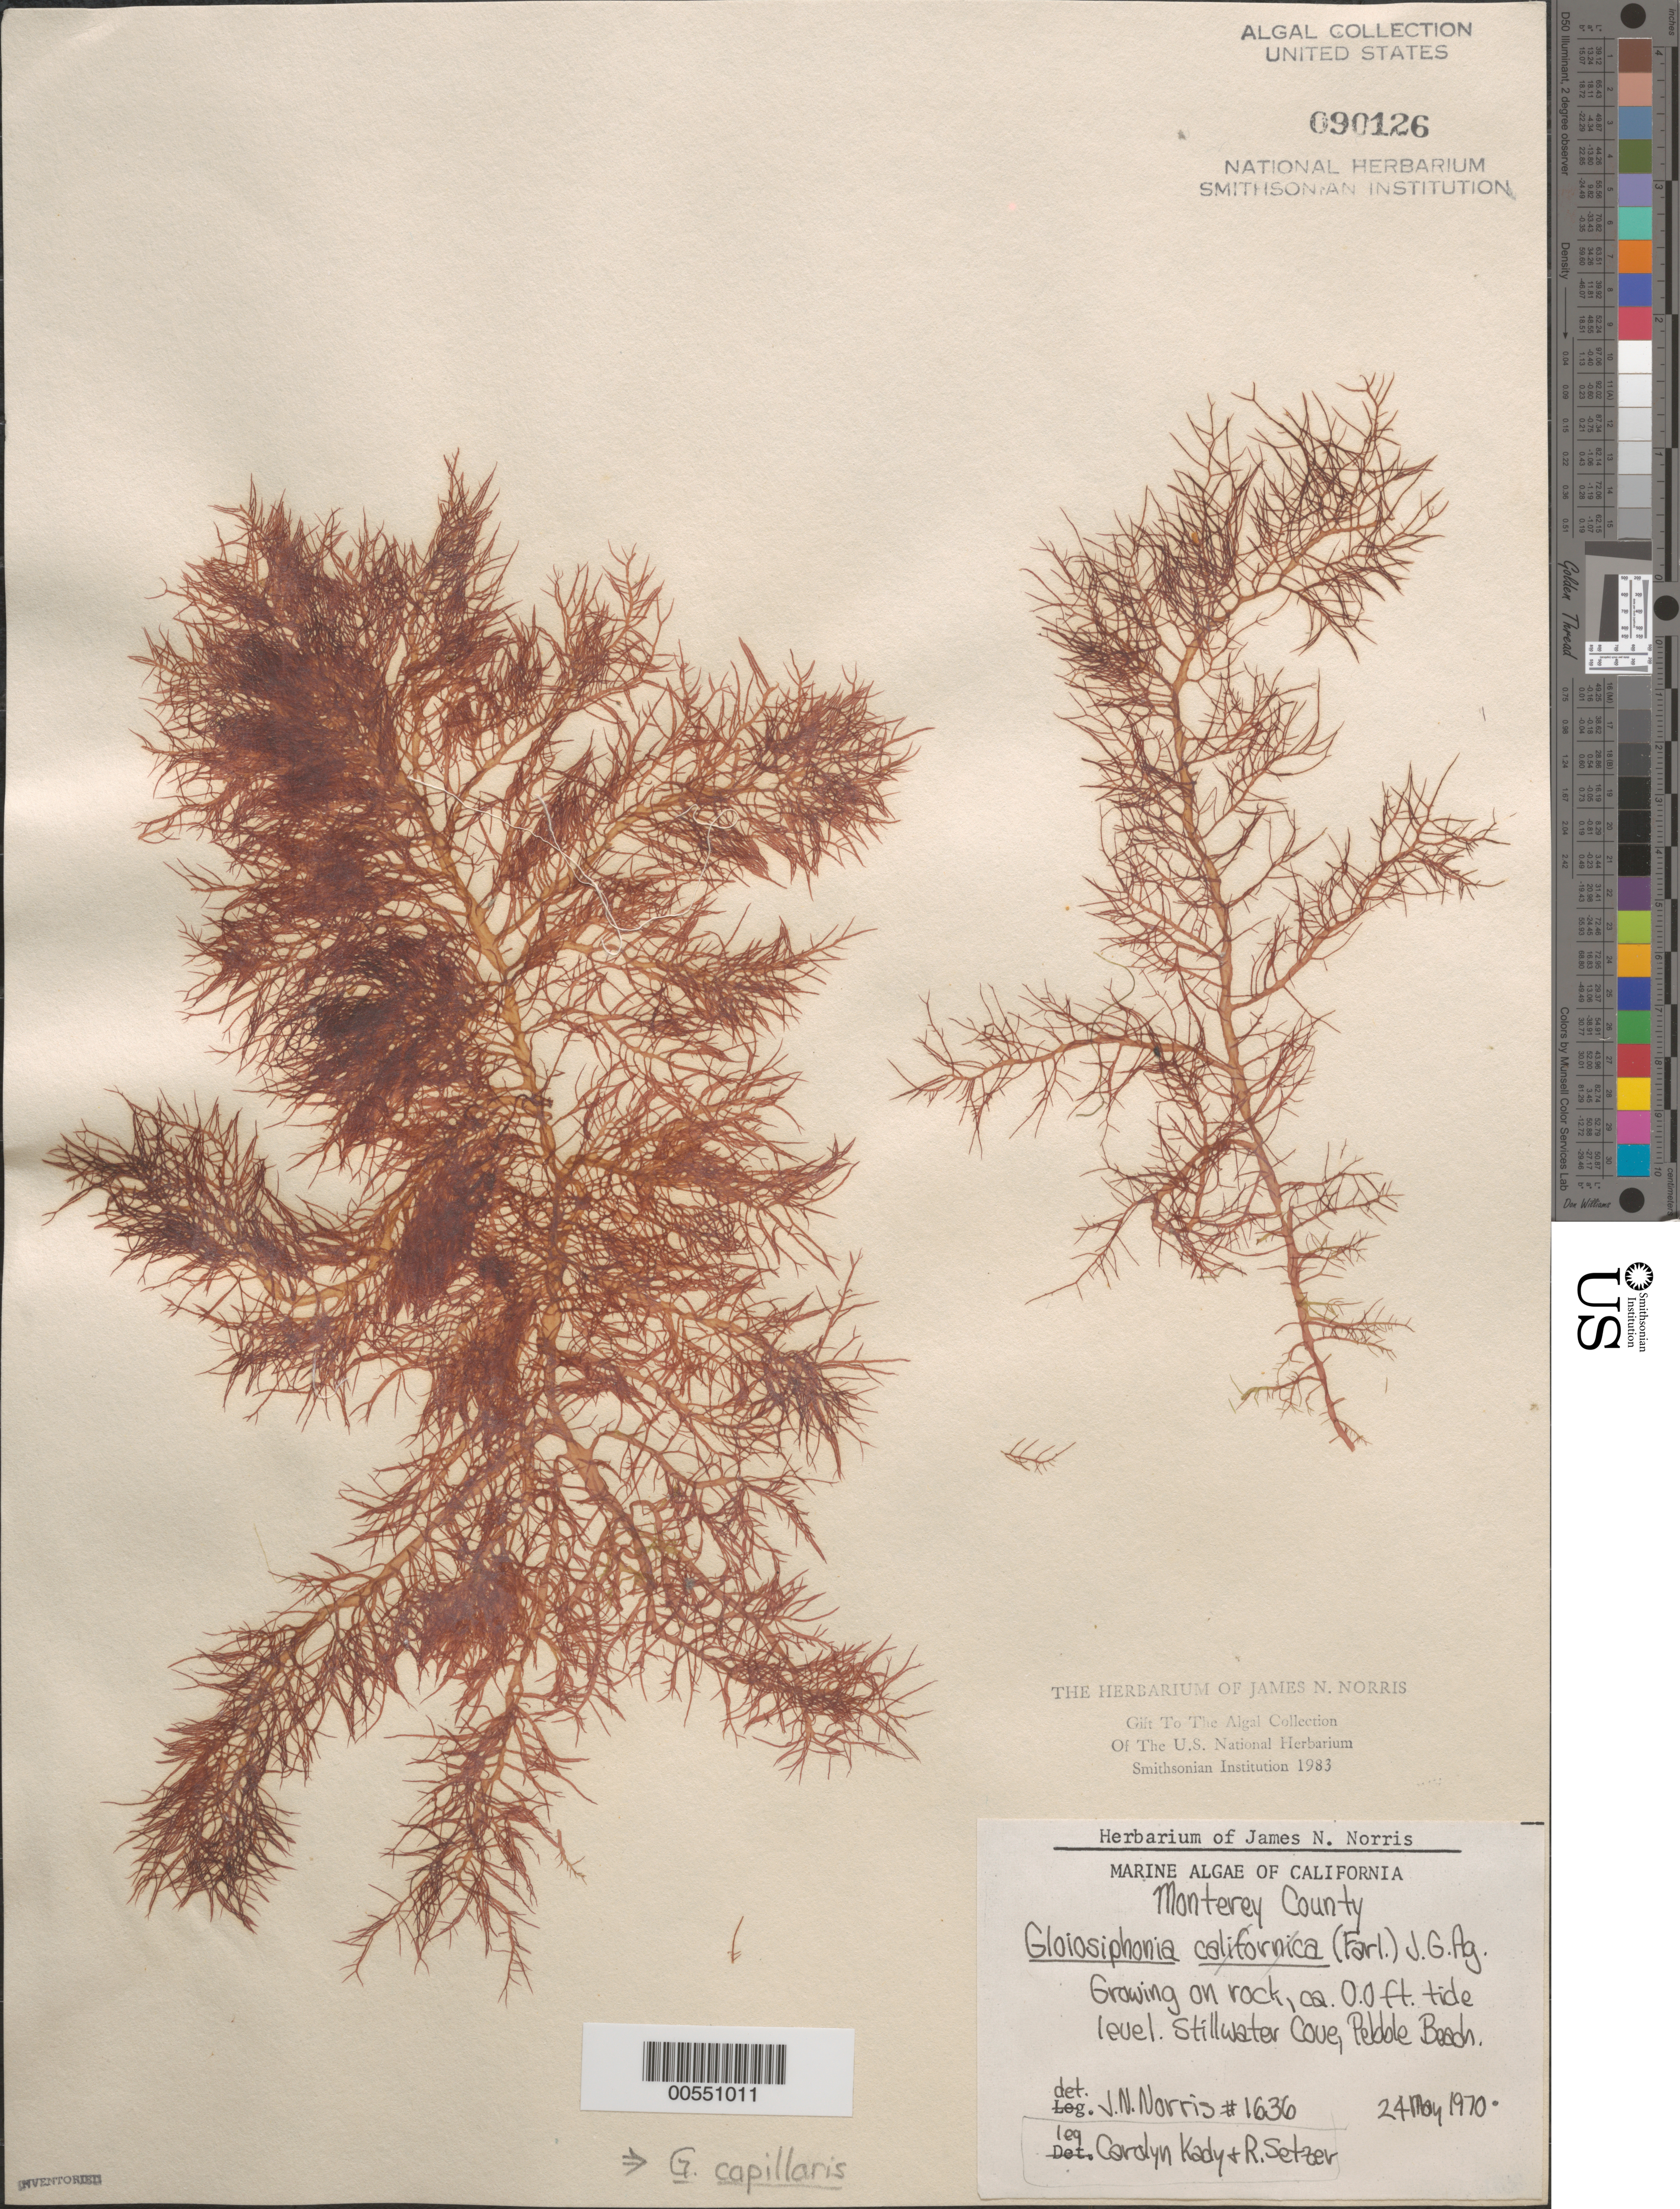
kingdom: Plantae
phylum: Rhodophyta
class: Florideophyceae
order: Gigartinales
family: Gloiosiphoniaceae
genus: Gloiosiphonia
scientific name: Gloiosiphonia capillaris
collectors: C. Kady & R. Setzer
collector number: Jn-1636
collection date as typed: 24 May 1970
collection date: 1970-05-24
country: United States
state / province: California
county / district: Monterey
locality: Stillwater Cove, Pebble Beach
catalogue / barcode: US 90126